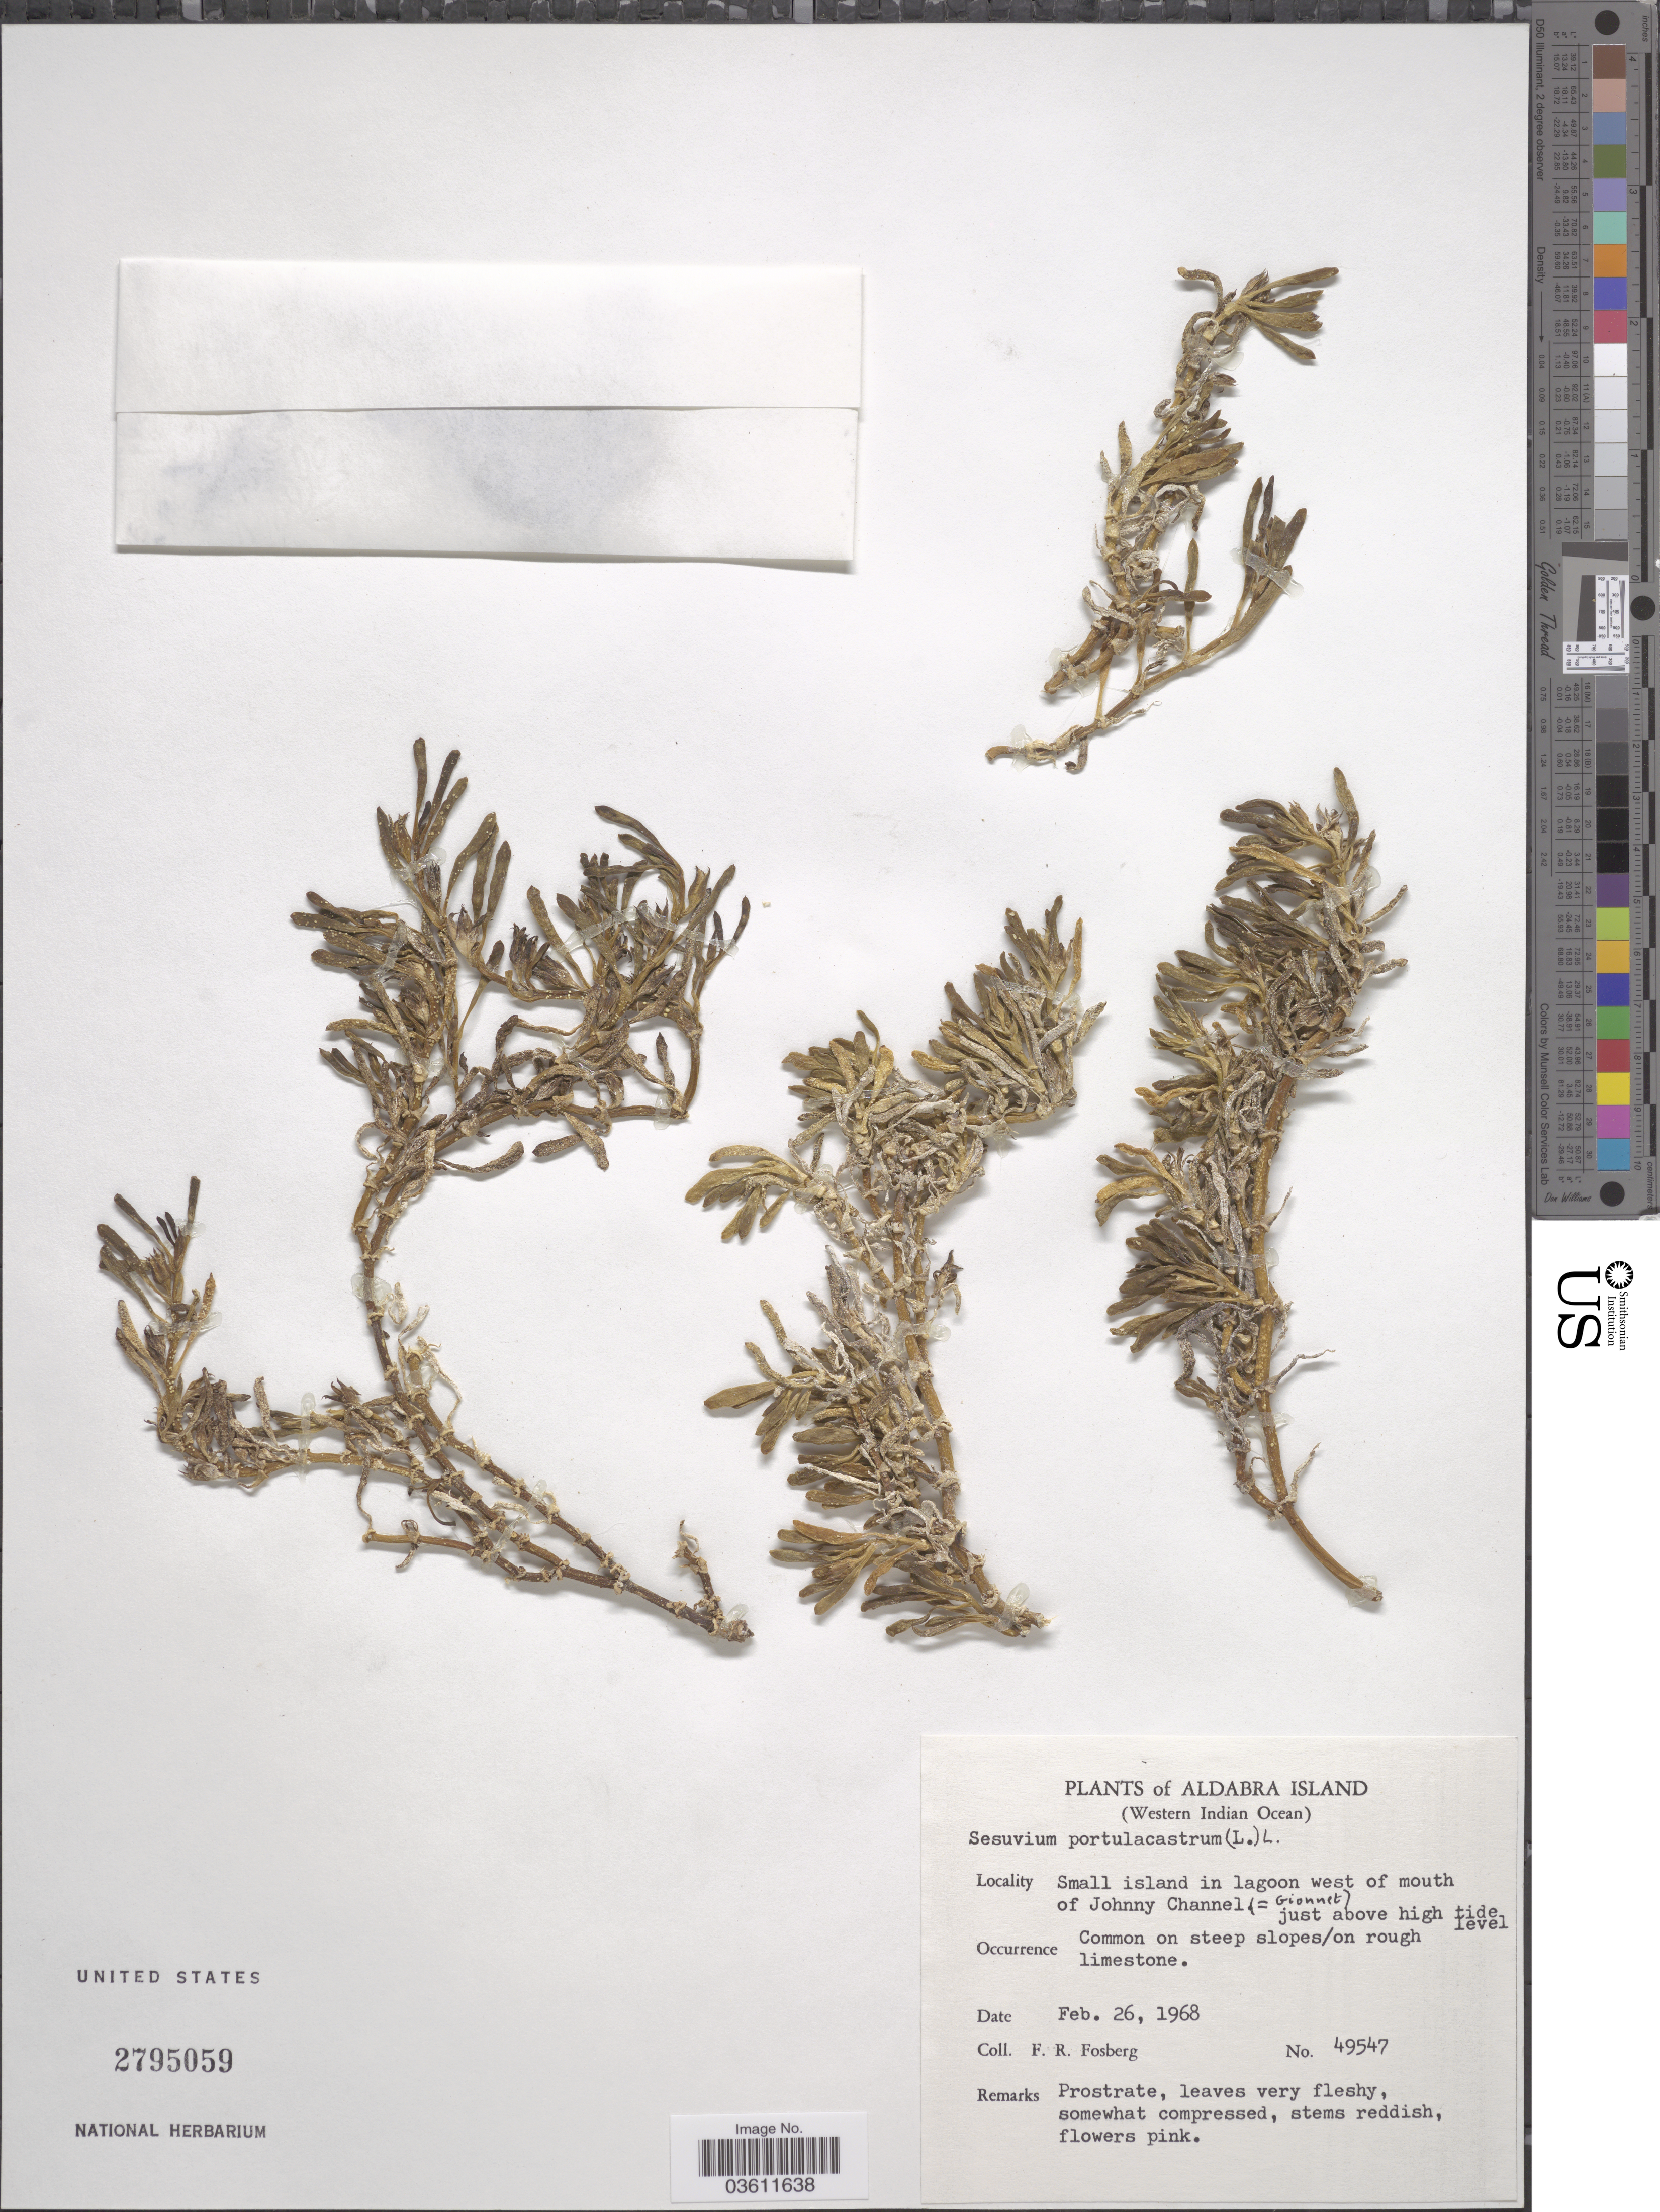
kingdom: Plantae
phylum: Tracheophyta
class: Magnoliopsida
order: Caryophyllales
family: Aizoaceae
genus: Sesuvium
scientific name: Sesuvium portulacastrum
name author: (L.) L.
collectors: F. R. Fosberg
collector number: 49547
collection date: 1968-02-26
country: Seychelles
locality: Aldabra Island. (Western Indian Ocean). Small island in lagoon west of mouth of Johnny Channel (=Gionnet) just above high tide level.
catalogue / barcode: US 2795059